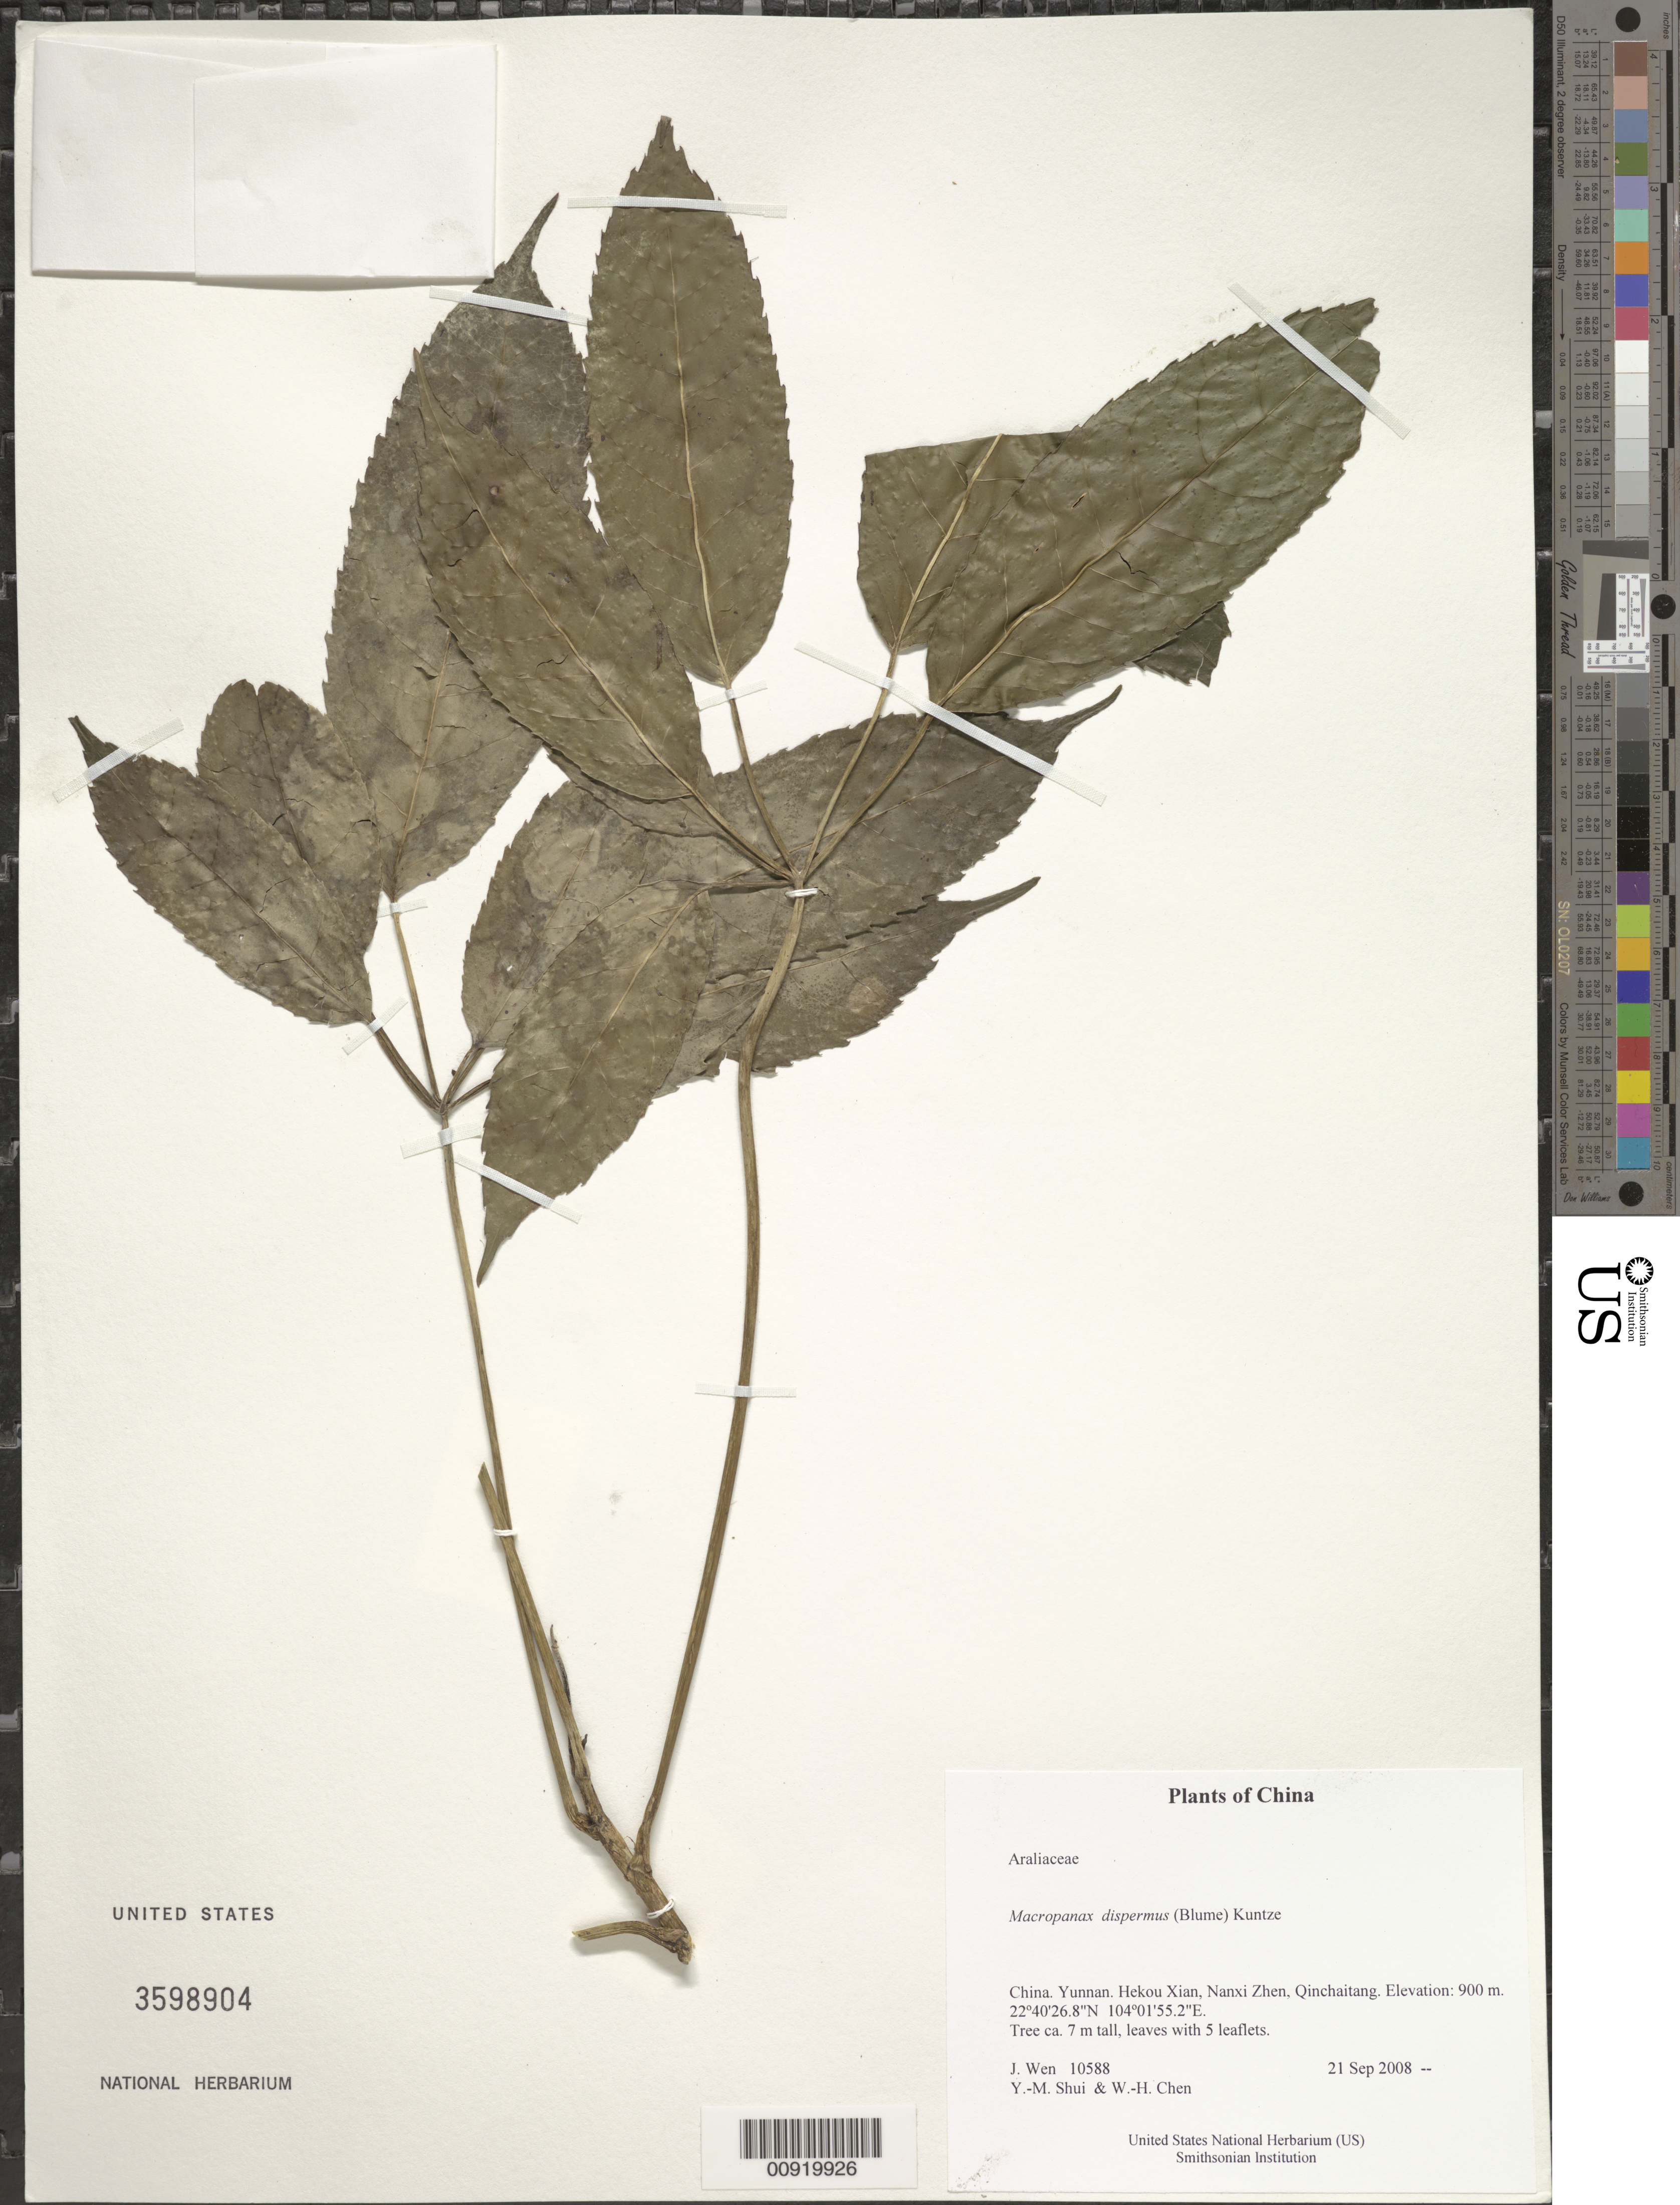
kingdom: Plantae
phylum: Tracheophyta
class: Magnoliopsida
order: Apiales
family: Araliaceae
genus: Macropanax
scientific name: Macropanax dispermus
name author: (Blume) Kuntze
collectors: J. Wen, Y. Shui & W. Chen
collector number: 10588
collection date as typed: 21 Sep 2008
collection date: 2008-09-21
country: China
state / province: Yunnan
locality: Hekou Xian, Nanxi Zhen, Qinchaitang.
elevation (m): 900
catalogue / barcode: US 3598904